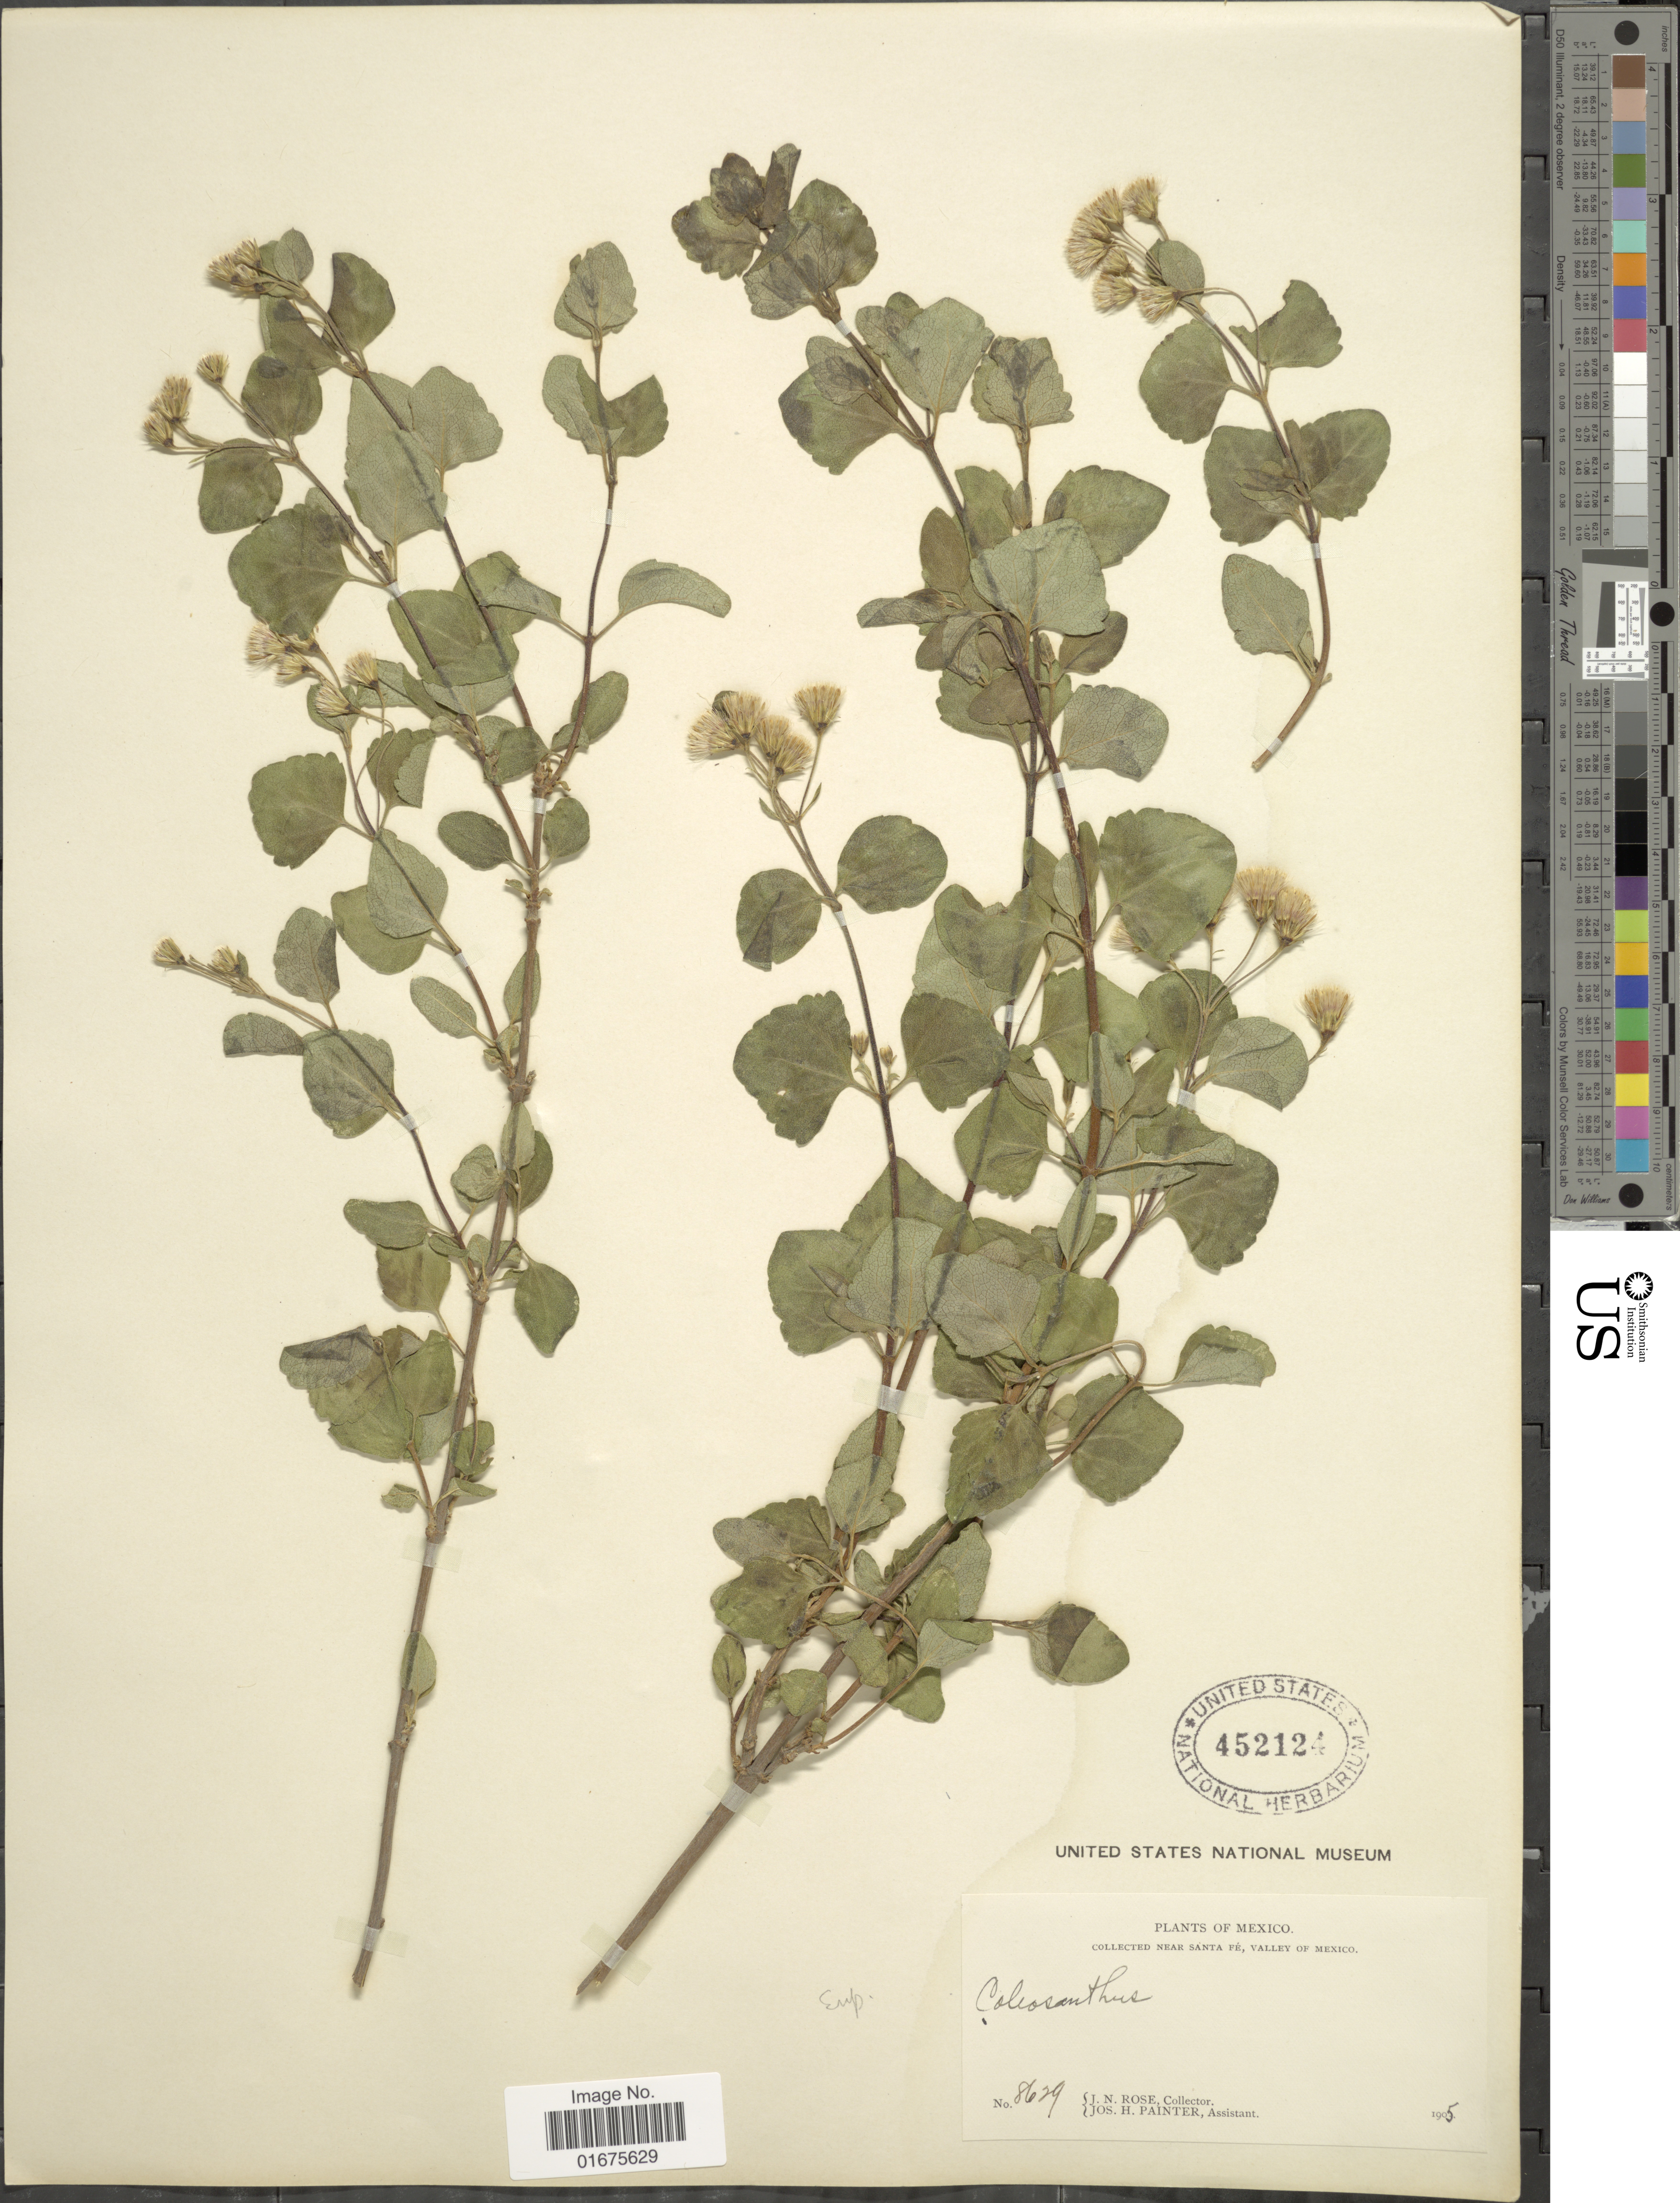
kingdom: Plantae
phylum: Tracheophyta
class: Magnoliopsida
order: Asterales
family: Asteraceae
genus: Ageratina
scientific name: Ageratina calaminthaefolia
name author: (Kunth) R.M. King & H. Rob.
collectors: J. N. Rose & J. H. Painter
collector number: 8629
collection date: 1905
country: Mexico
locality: Near Santa Fe, Valley of Mexico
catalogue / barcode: US 452124